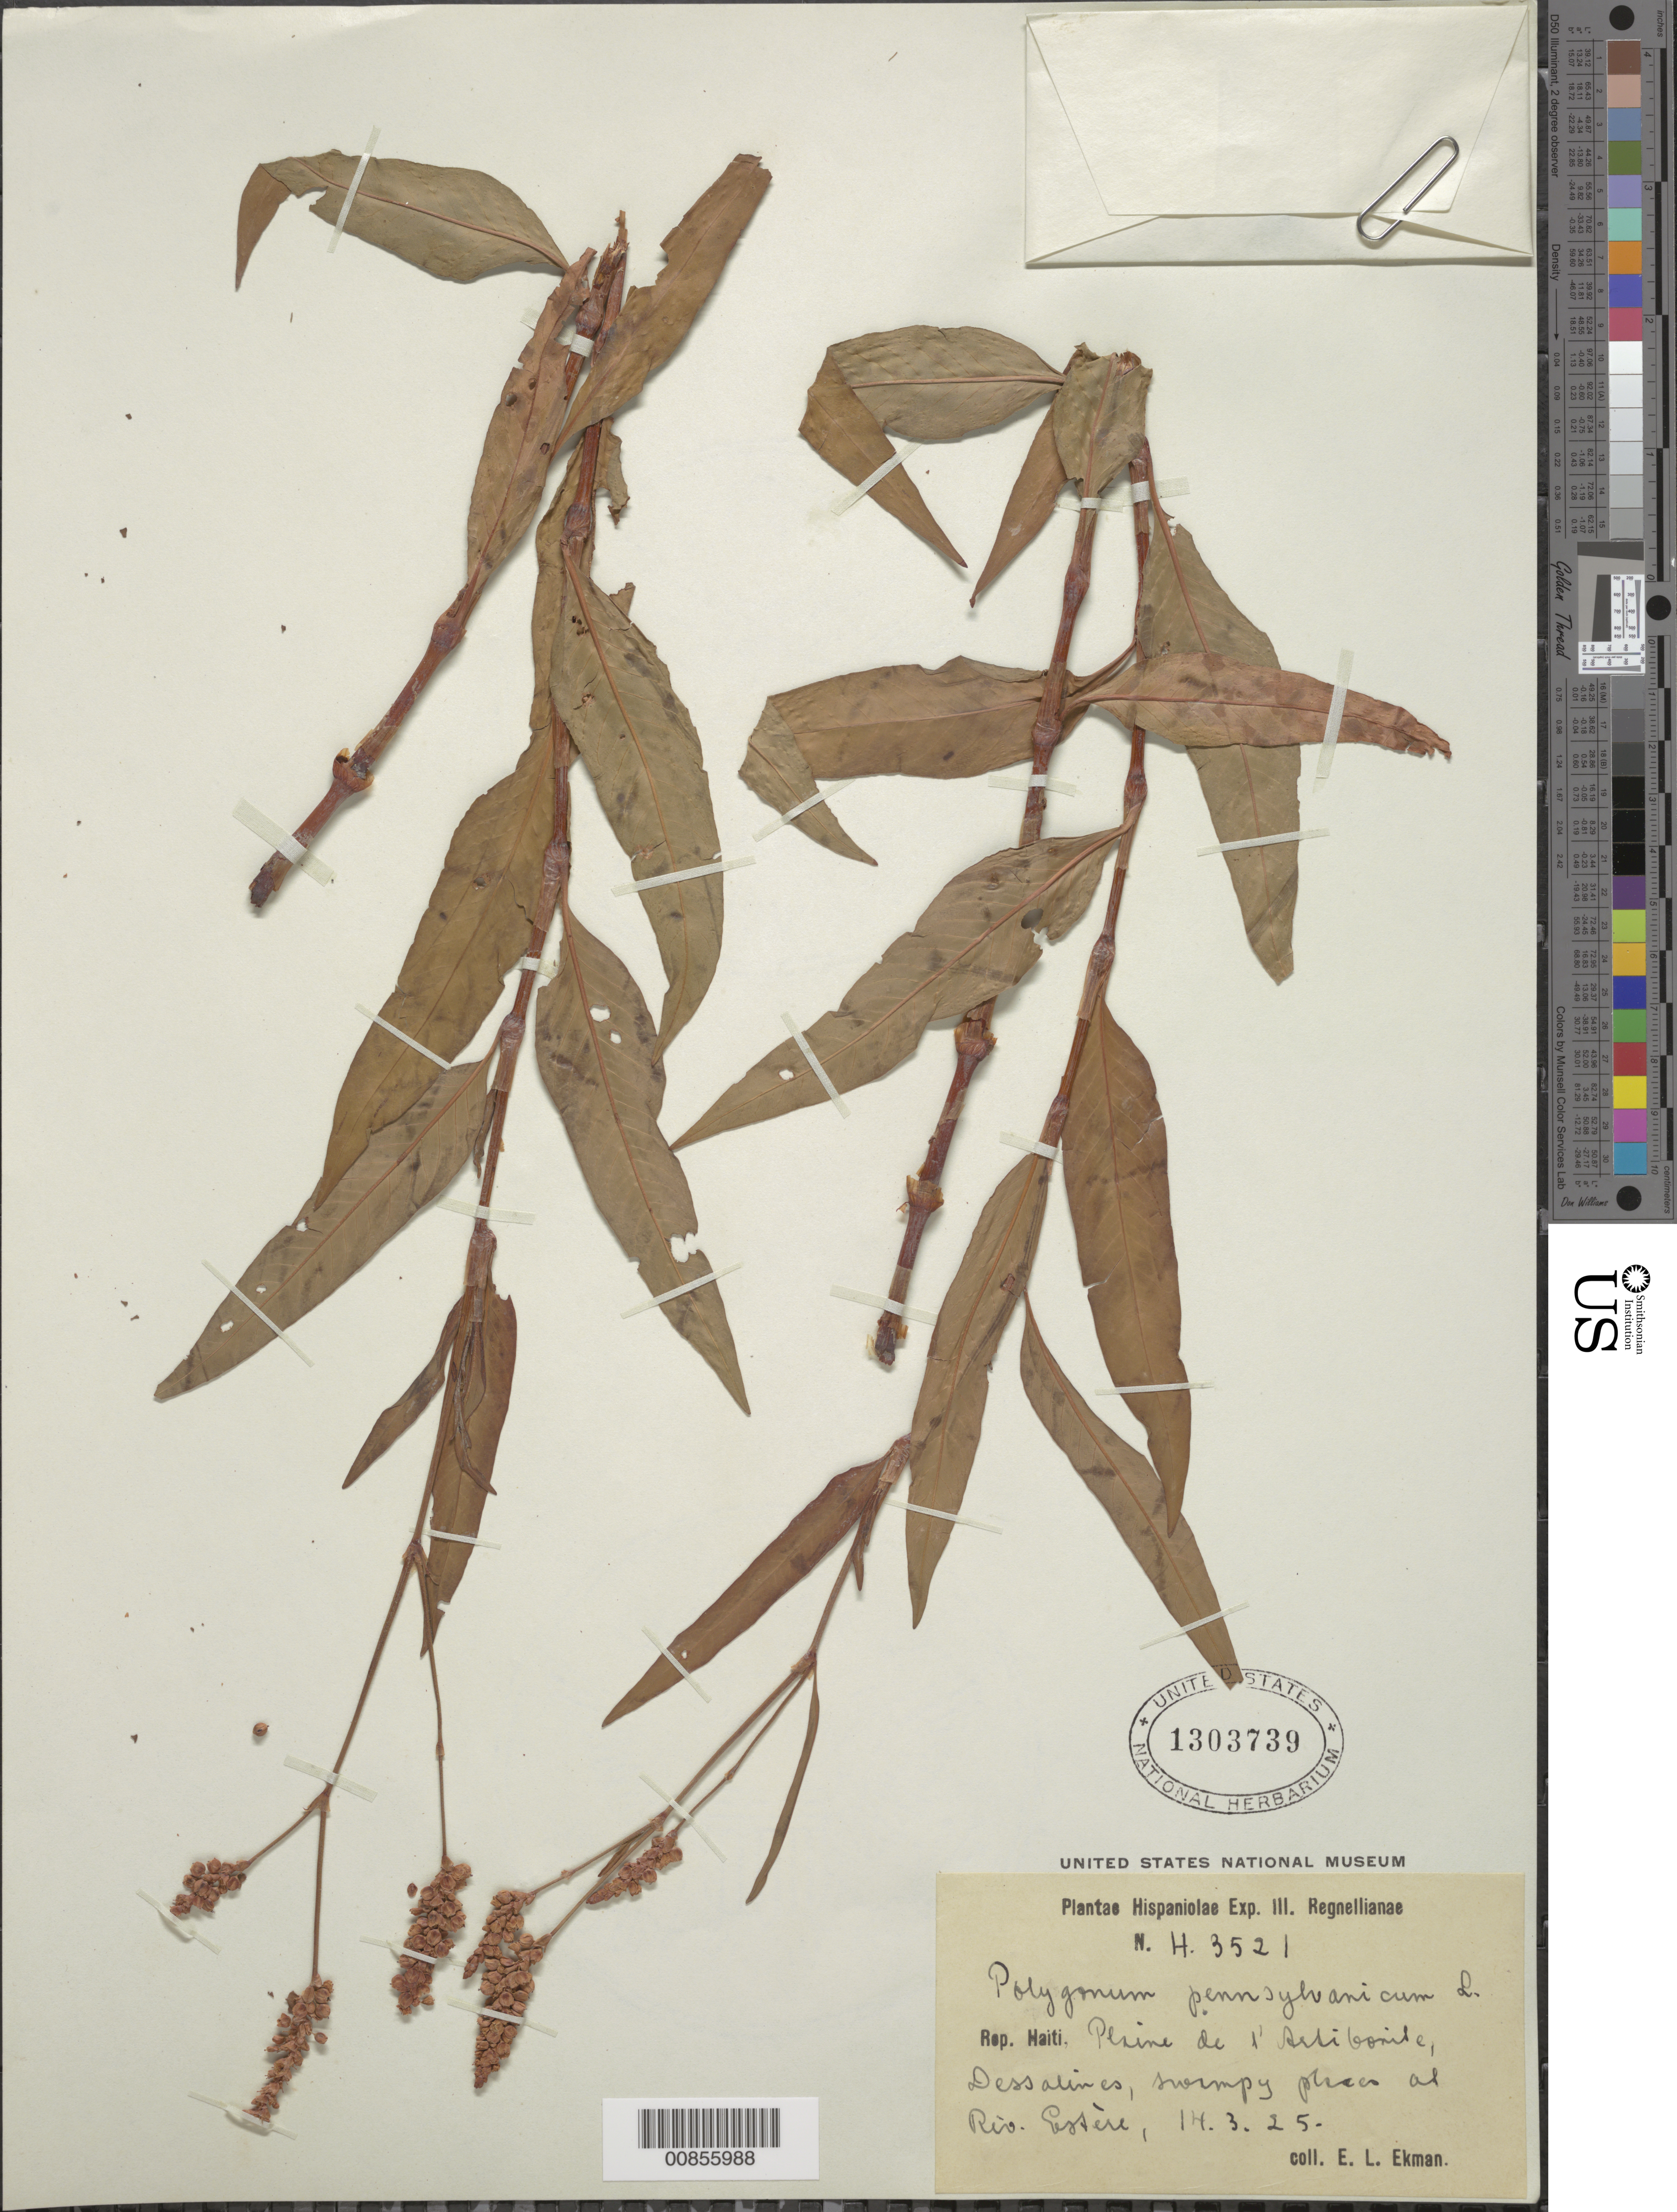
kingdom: Plantae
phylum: Tracheophyta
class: Magnoliopsida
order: Caryophyllales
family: Polygonaceae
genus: Persicaria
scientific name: Persicaria sp.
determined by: Atha, D. E.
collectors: E. L. Ekman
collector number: H 3521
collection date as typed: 14 Mar 1925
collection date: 1925-03-14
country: Haiti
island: Hispaniola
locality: Plaine de l'Artibonite, Dessalines, at Riv. Estère.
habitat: Swampy places.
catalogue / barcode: US 1303739